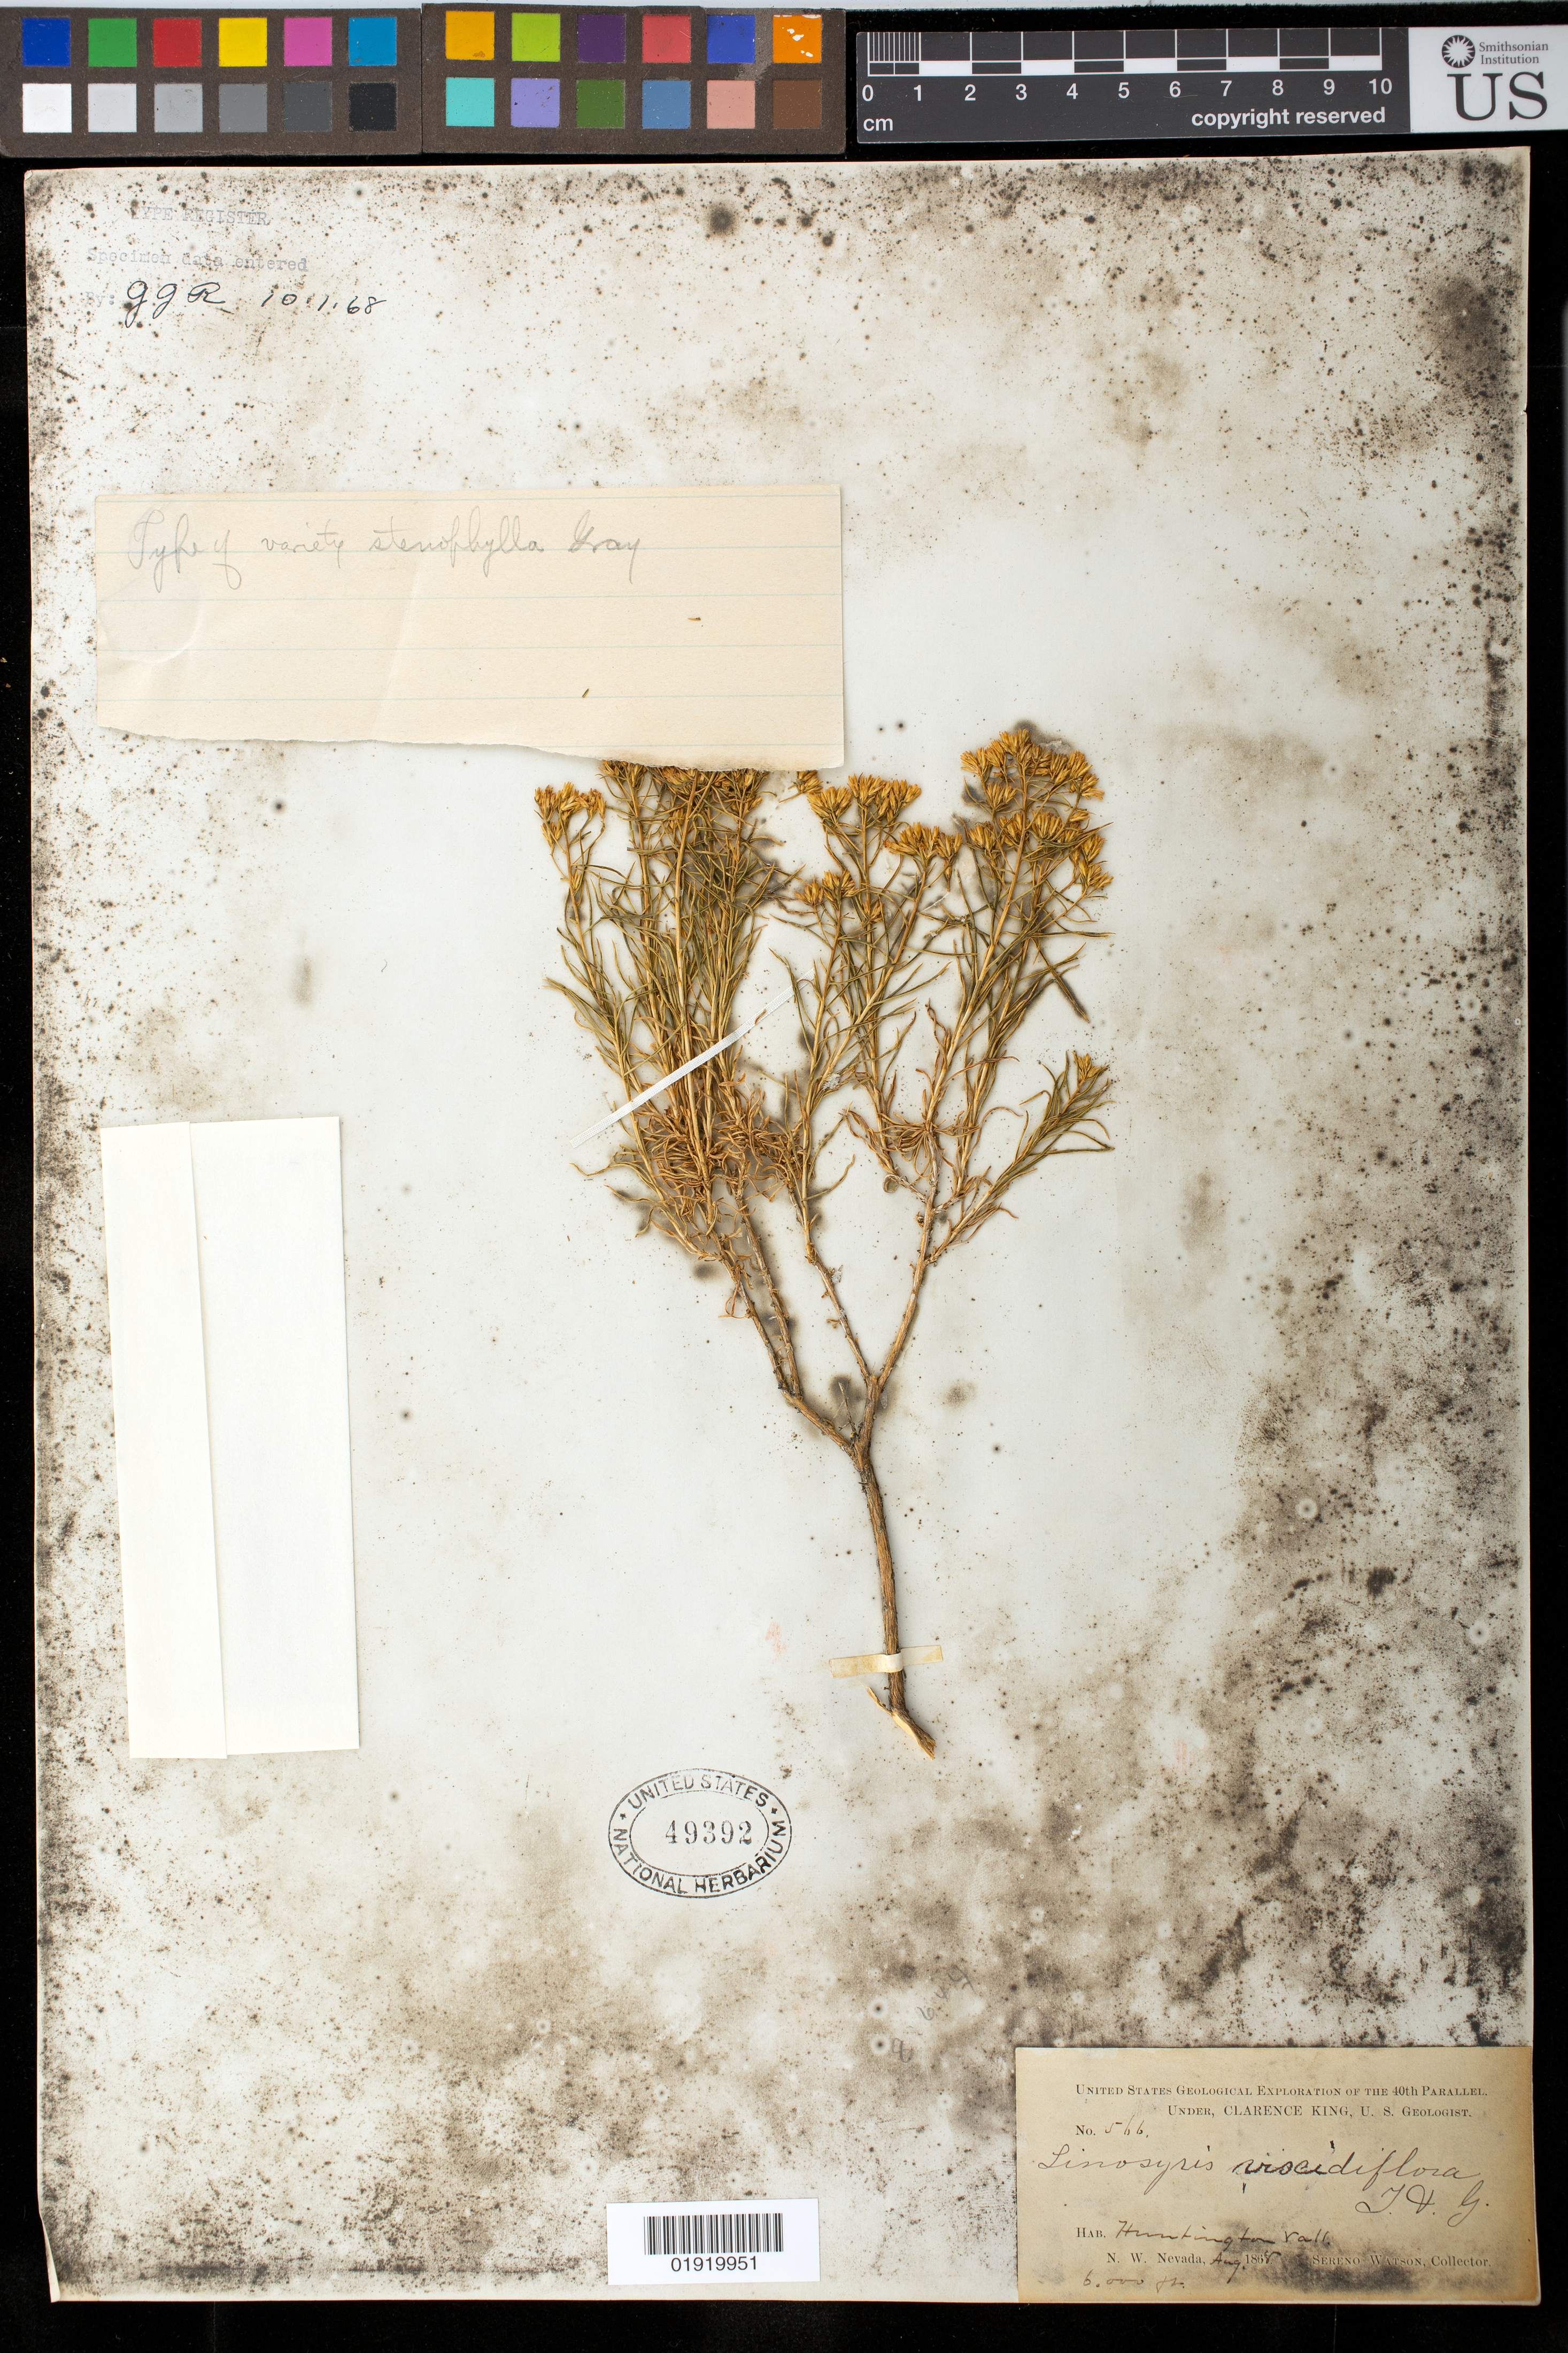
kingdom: Plantae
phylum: Tracheophyta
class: Magnoliopsida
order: Asterales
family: Asteraceae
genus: Bigelowia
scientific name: Bigelowia douglasii var. stenophylla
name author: A. Gray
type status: Type Collection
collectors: S. Watson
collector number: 566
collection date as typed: Aug 1868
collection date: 1868-08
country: United States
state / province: Nevada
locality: N.W. Nevada, Huntington Valley.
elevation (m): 1829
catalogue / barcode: US 49392